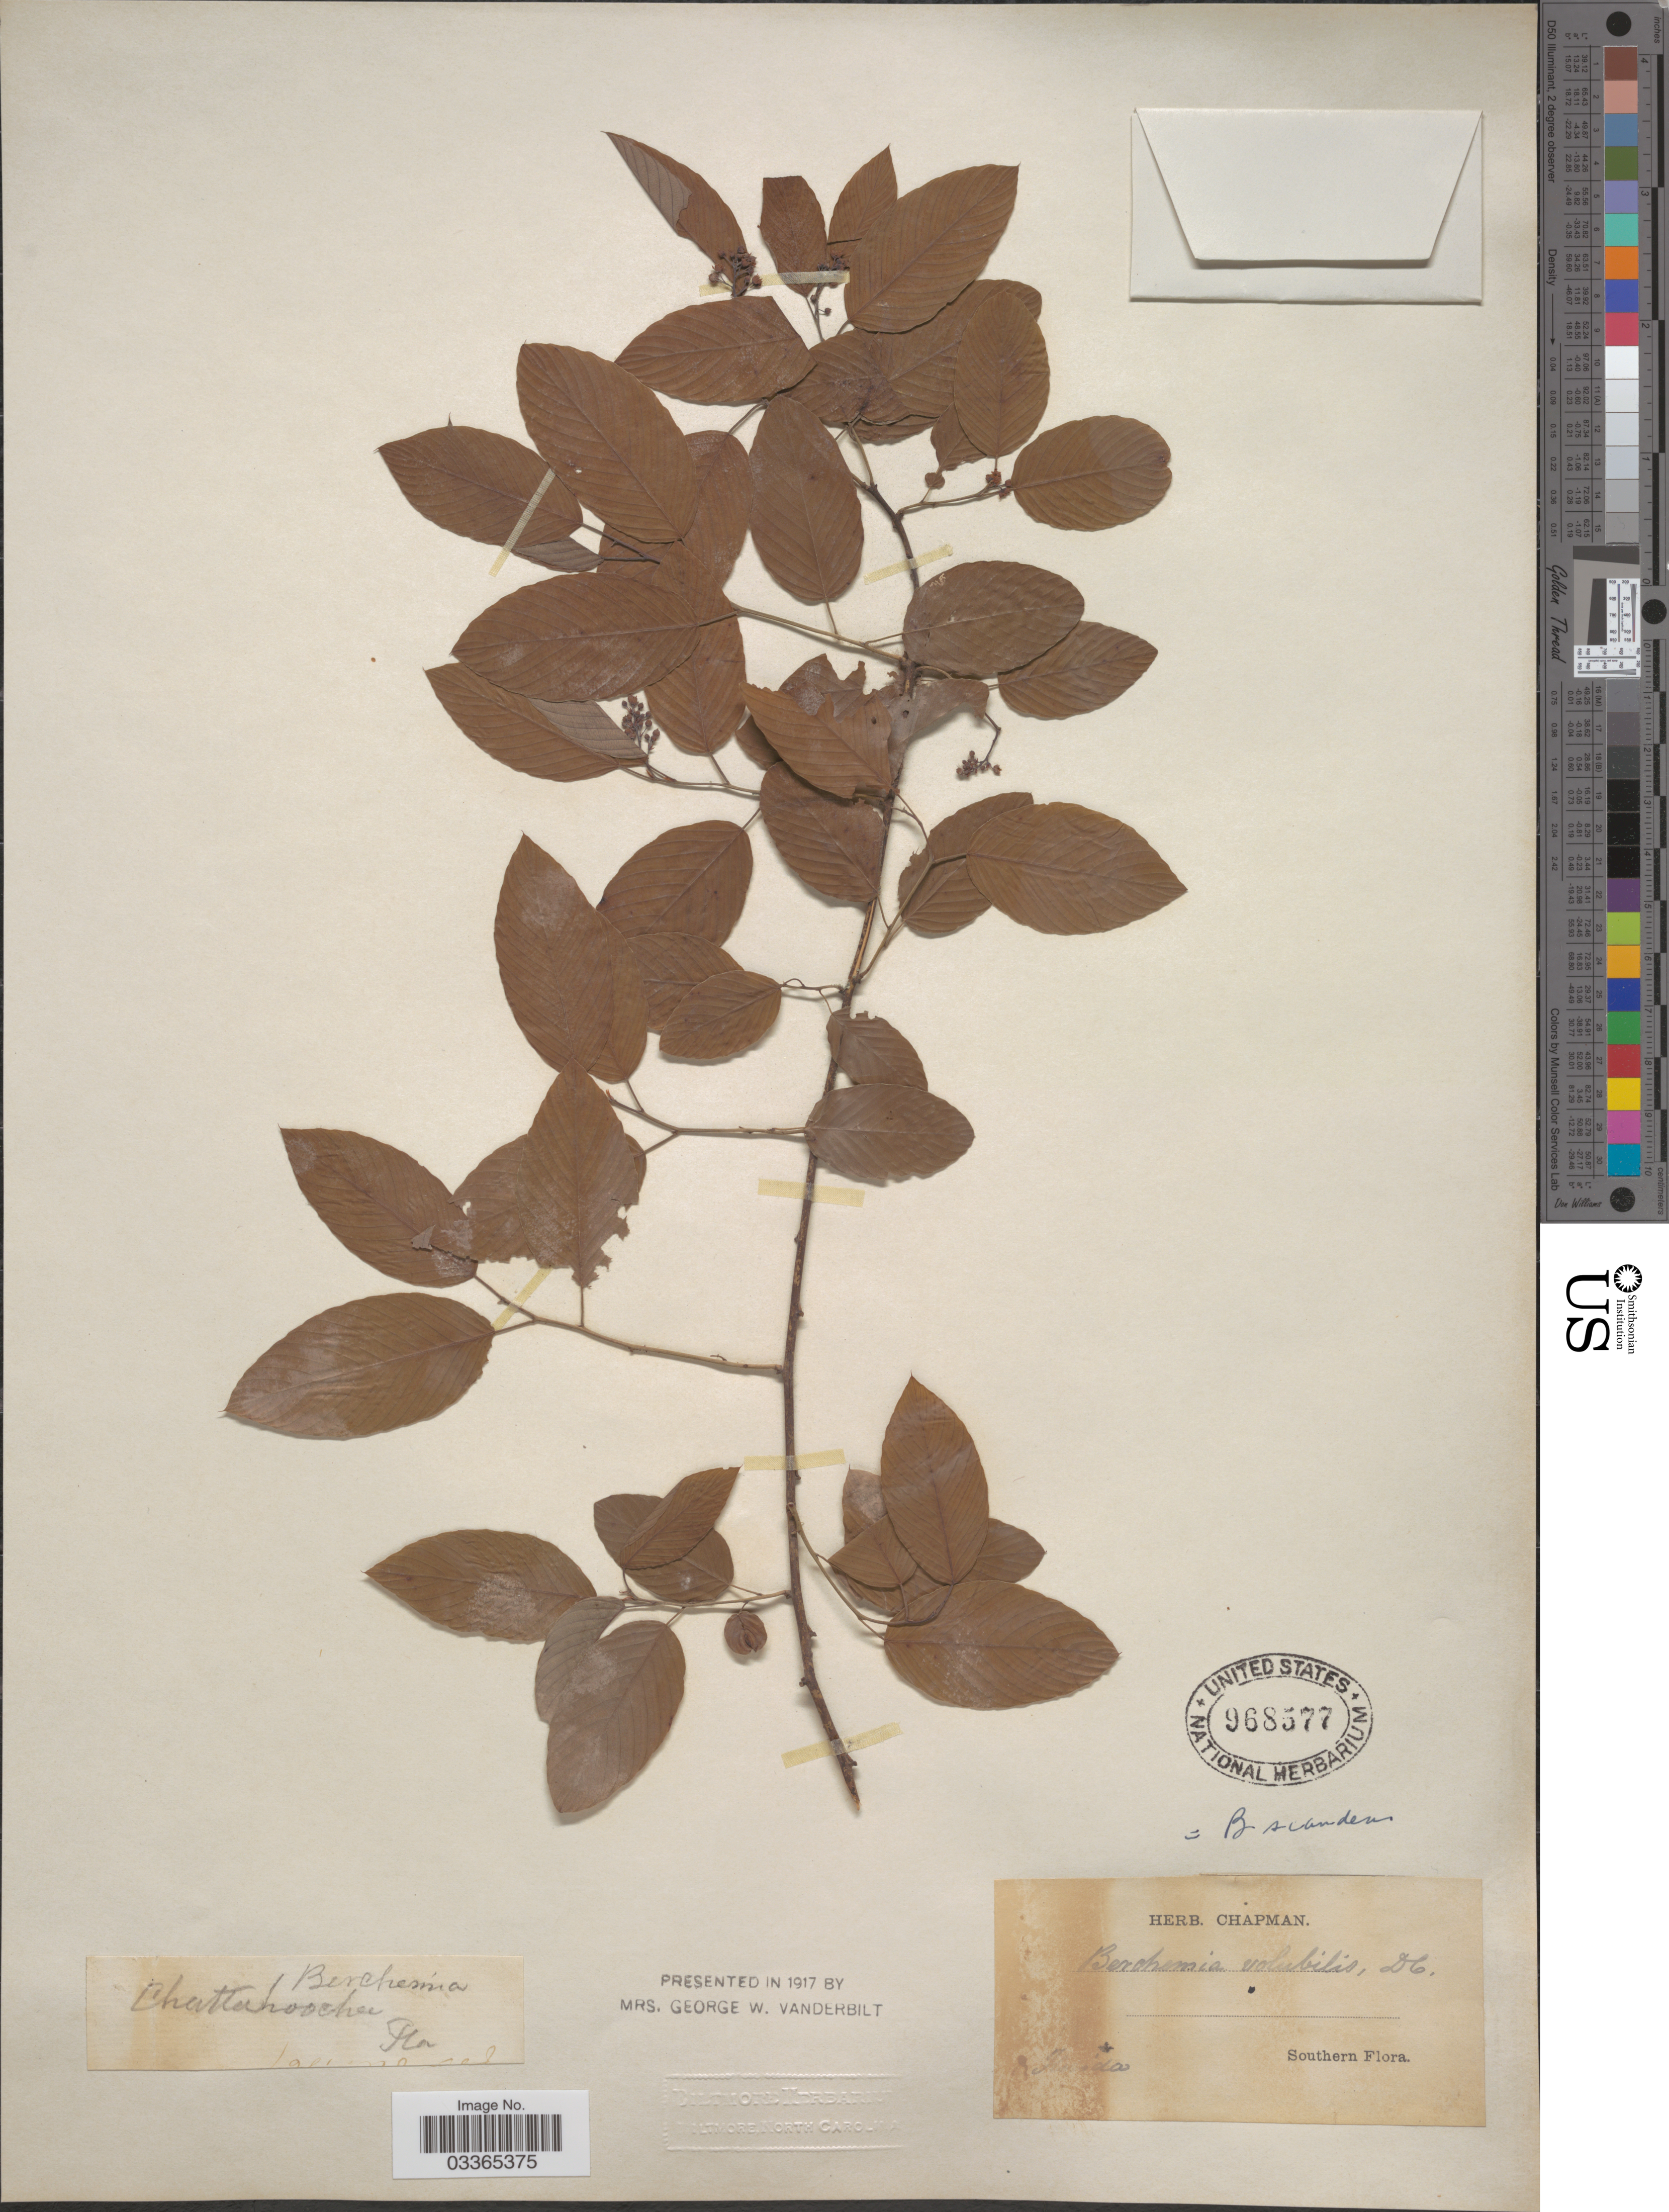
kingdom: Plantae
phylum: Tracheophyta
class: Magnoliopsida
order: Rosales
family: Rhamnaceae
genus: Berchemia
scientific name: Berchemia scandens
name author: (Hill) K. Koch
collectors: ex herb. Chapman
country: United States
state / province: Florida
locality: Southern Flora. Chattahoochee.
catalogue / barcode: US 968577